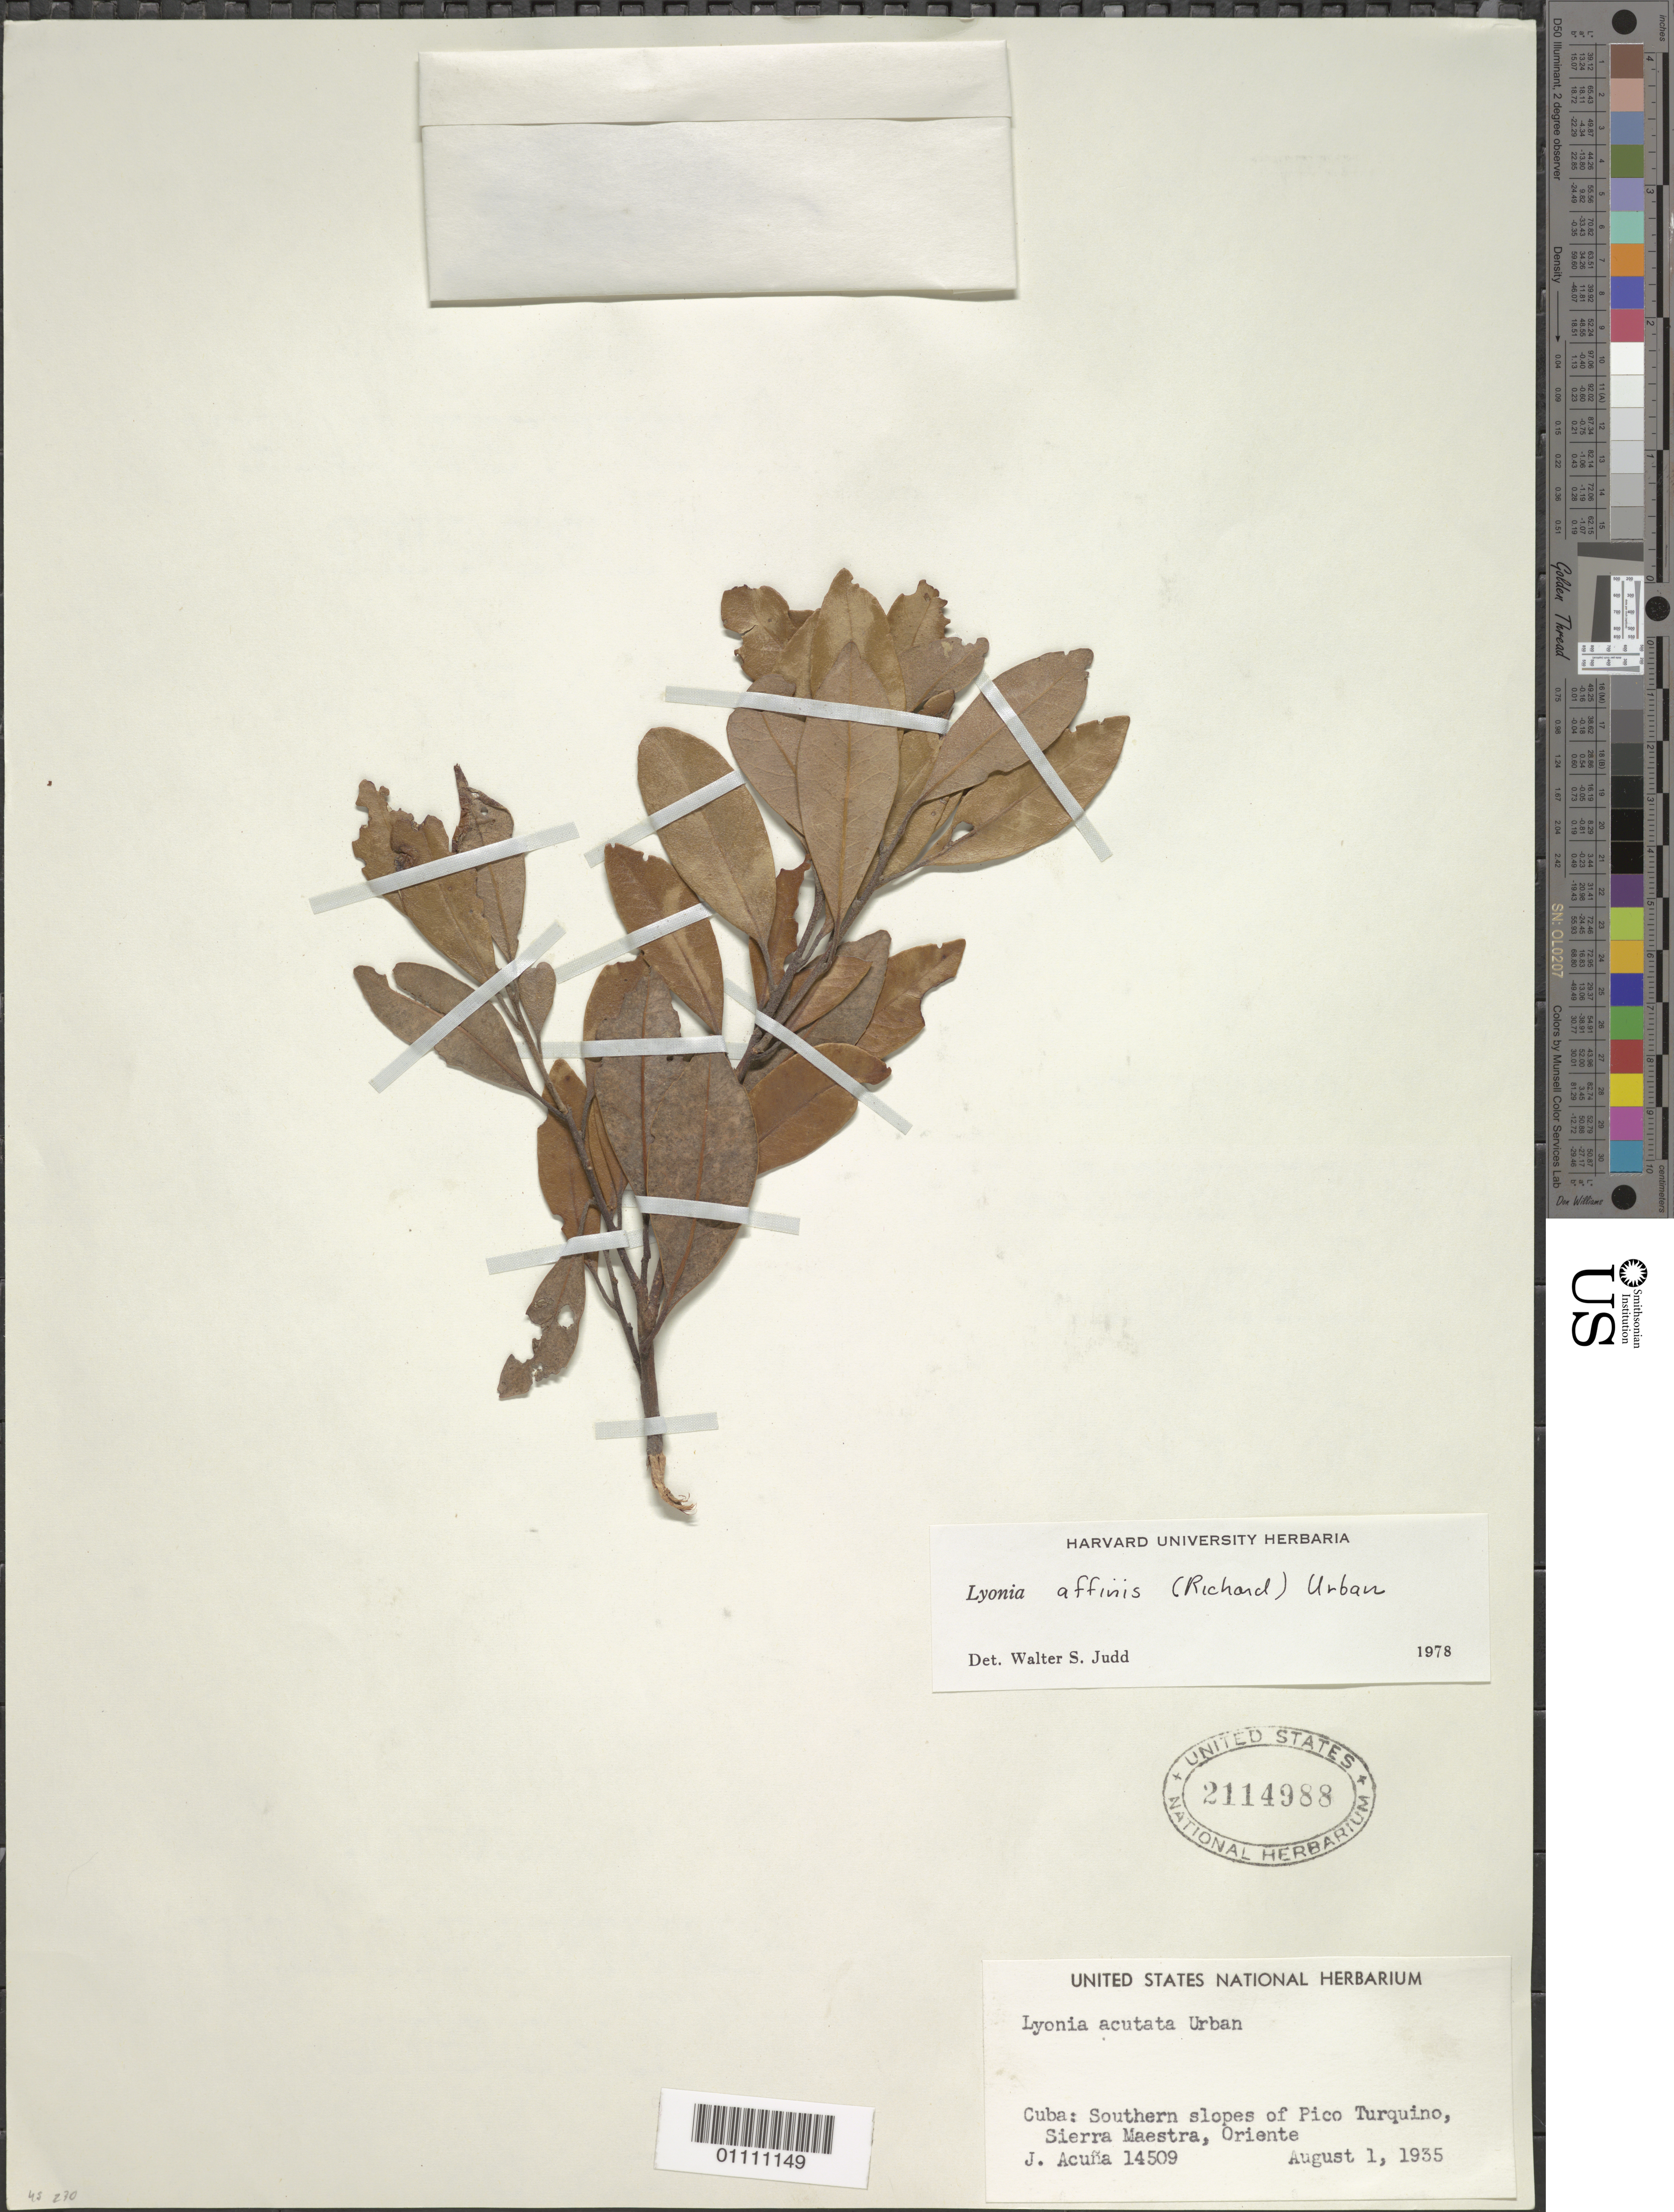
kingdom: Plantae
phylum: Tracheophyta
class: Magnoliopsida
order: Ericales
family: Ericaceae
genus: Lyonia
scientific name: Lyonia affinis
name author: (A. Rich.) Urb.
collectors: J. Acuña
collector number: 14509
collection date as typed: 01 Aug 1935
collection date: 1935-08-01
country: Cuba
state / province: Oriente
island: Cuba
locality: S slopes of Pico Turquino, Sierra Maestra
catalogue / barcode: US 2114988